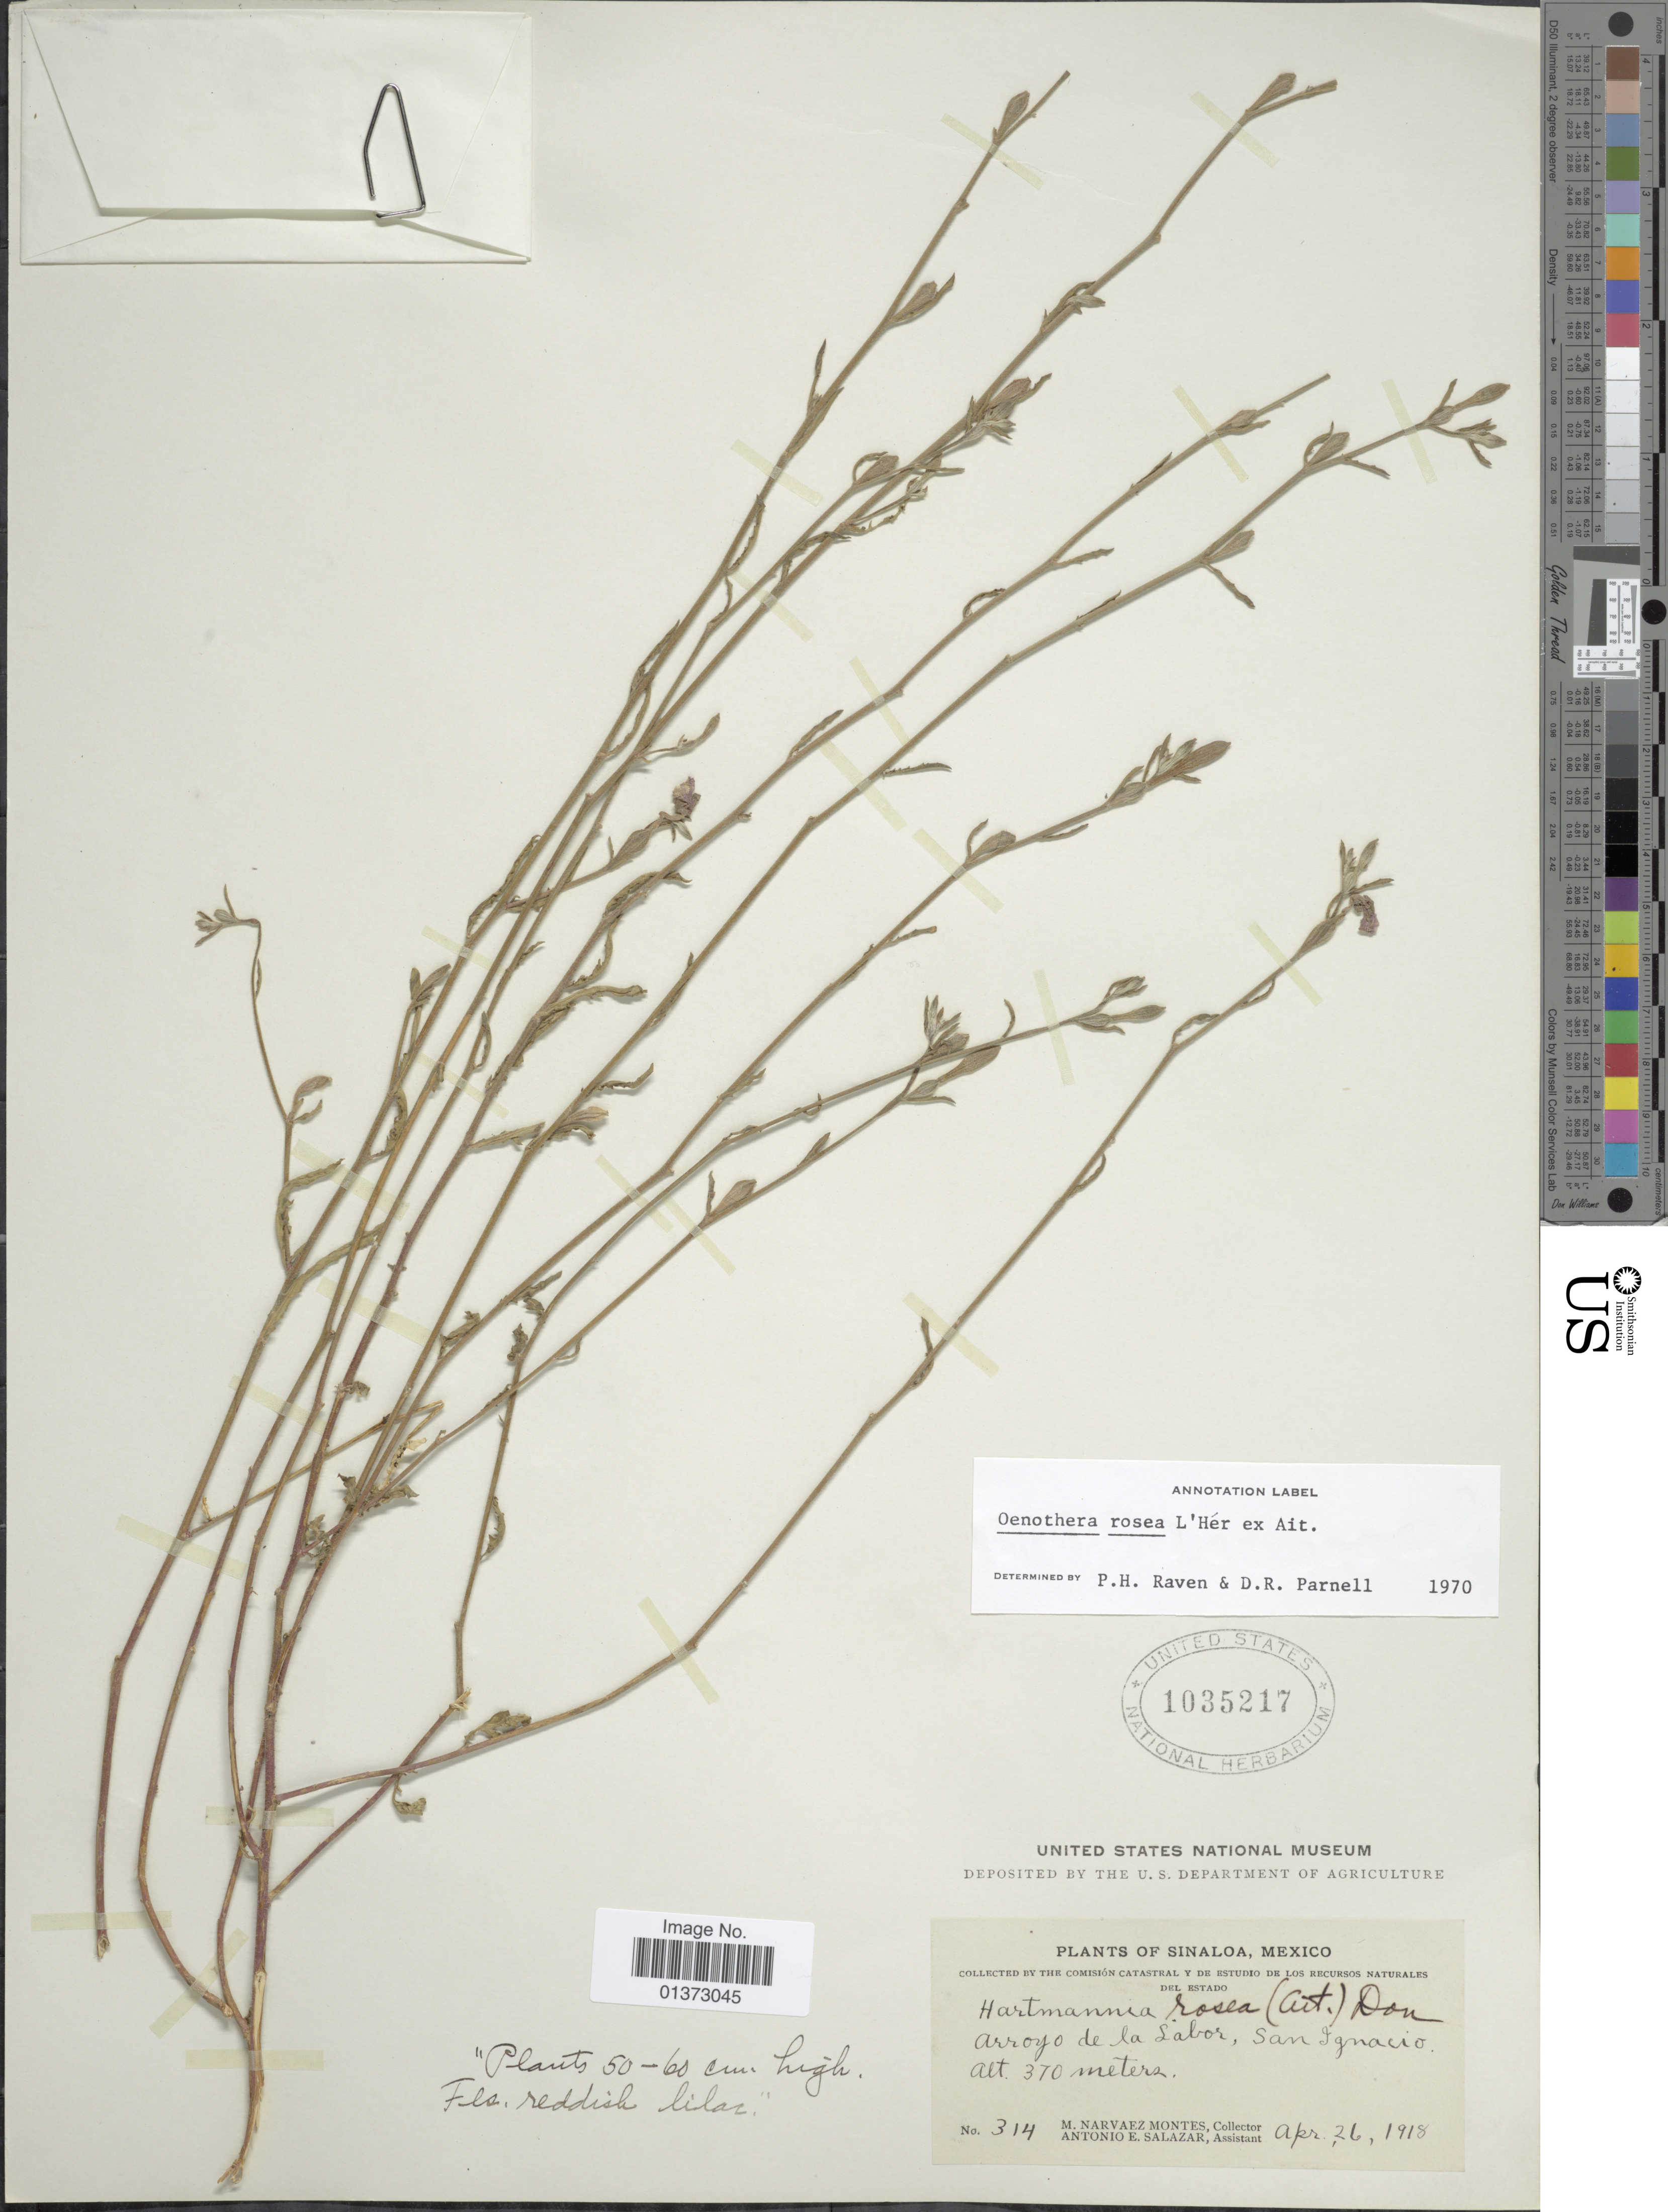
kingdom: Plantae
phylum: Tracheophyta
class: Magnoliopsida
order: Myrtales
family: Onagraceae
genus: Oenothera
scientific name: Oenothera rosea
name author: L'Hér. ex Aiton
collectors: M. Montes & A. E. Salazar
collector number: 314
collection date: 1918-04-26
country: Mexico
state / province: Sinaloa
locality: Arroyo de la Sabor, San Ignacio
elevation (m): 370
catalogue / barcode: US 1035217